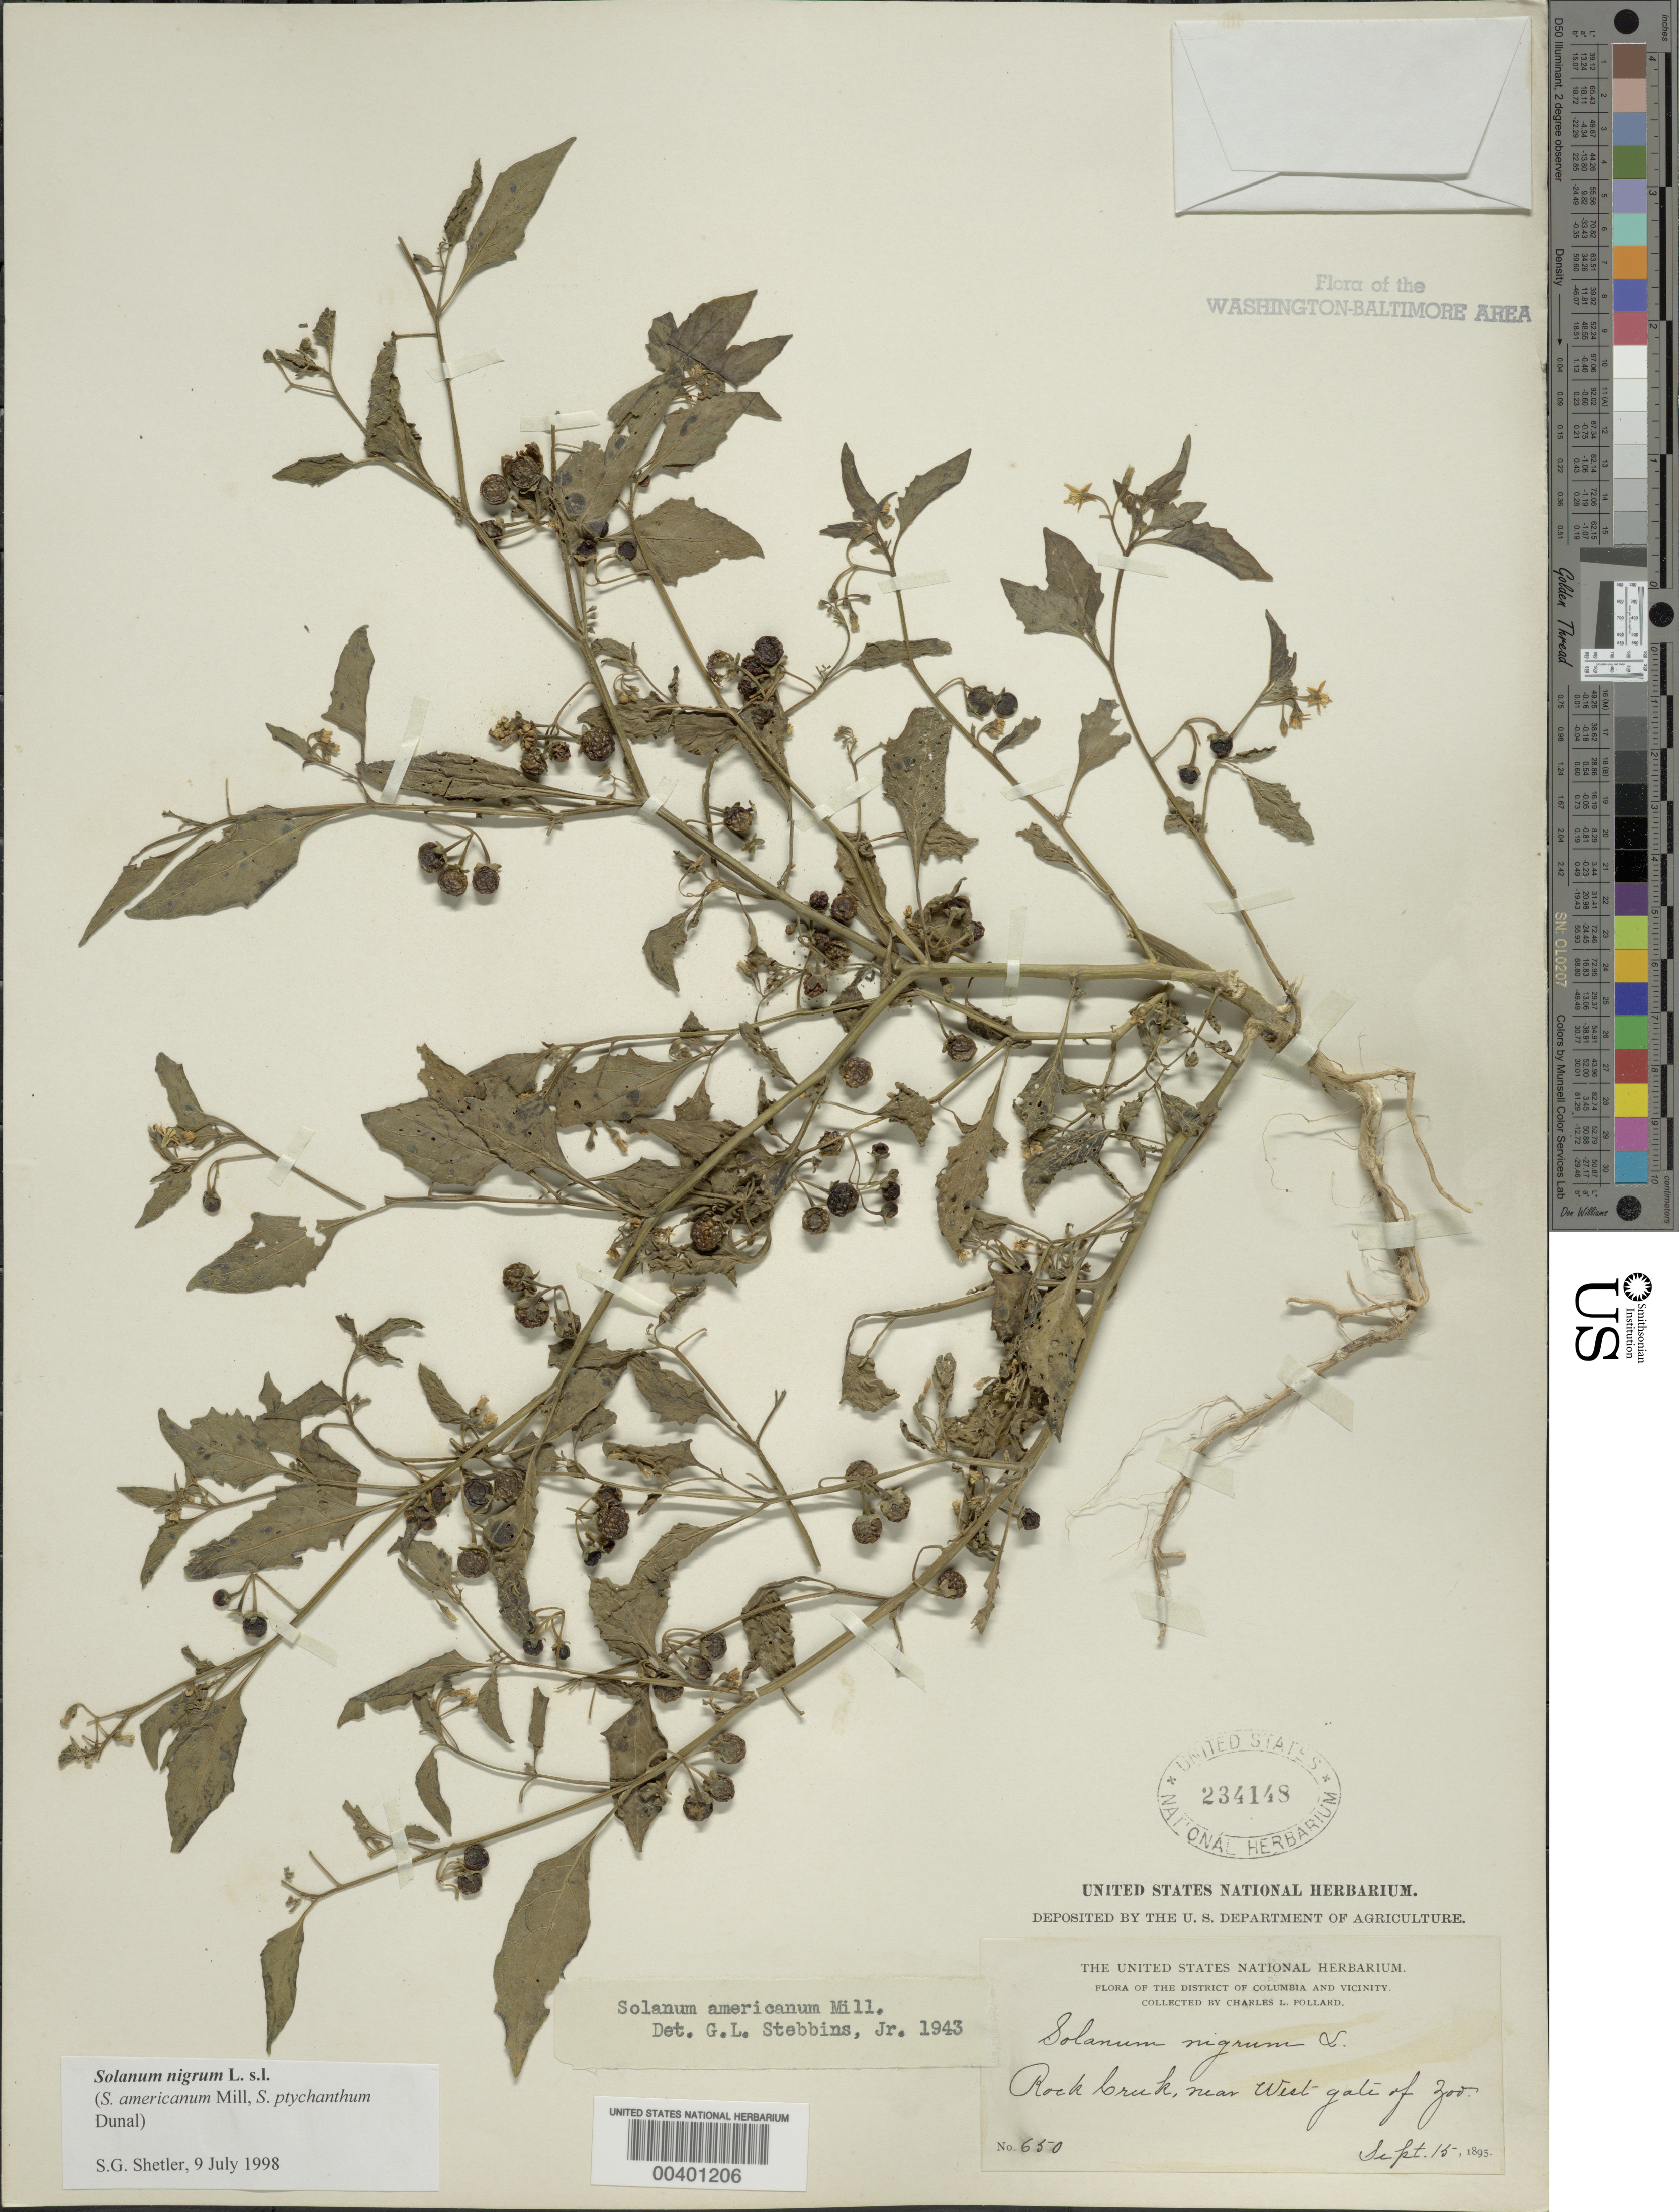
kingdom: Plantae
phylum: Tracheophyta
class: Magnoliopsida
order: Solanales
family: Solanaceae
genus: Solanum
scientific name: Solanum emulans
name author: Raf.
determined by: Knapp, S. D.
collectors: C. L. Pollard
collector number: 650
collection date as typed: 15 Sep 1895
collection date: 1895-09-15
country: United States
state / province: District of Columbia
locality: Rock Creek near west gate of Zoo Rock Creek Park and vicinity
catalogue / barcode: US 234148